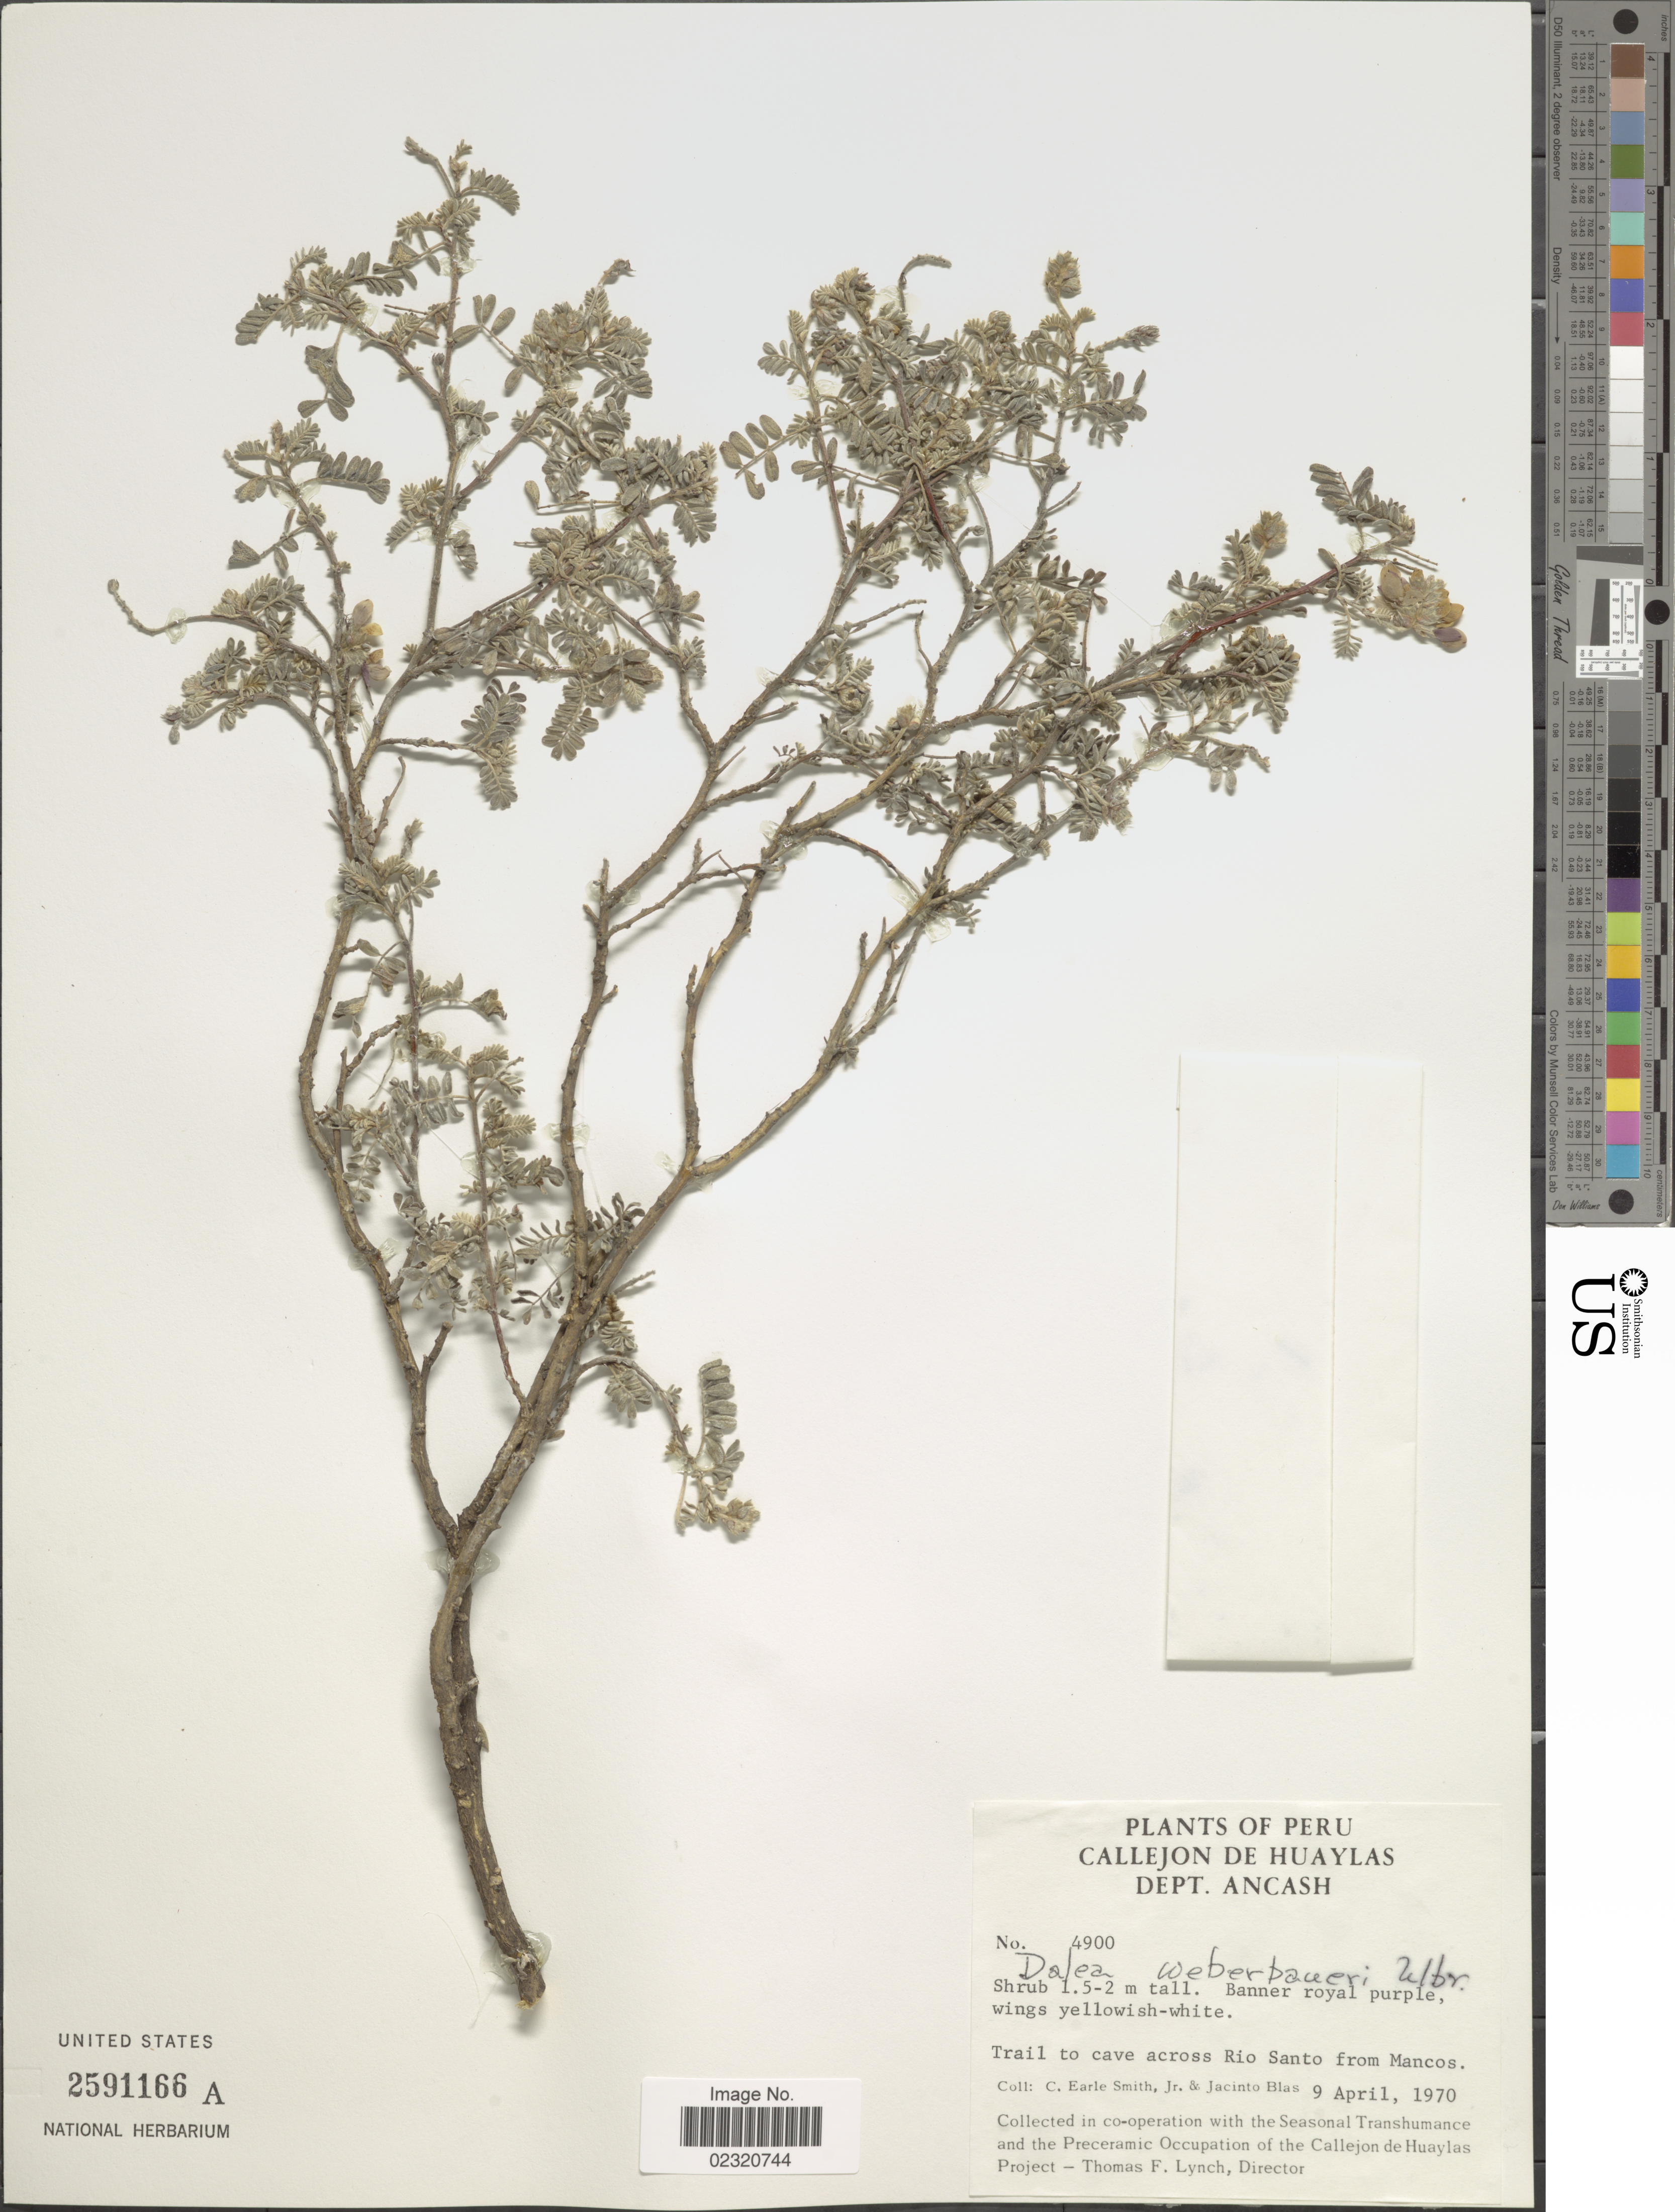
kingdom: Plantae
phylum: Tracheophyta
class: Magnoliopsida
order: Fabales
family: Fabaceae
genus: Dalea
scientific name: Dalea weberbaueri var. weberbaueri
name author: Ulbr.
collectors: C. E. Smith Jr. & J. Blas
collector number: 4900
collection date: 1970-04-09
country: Peru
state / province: Ancash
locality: Callejon de Huaylas, Trail to cave across Rio Santo from Mancos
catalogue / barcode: US 2591166A